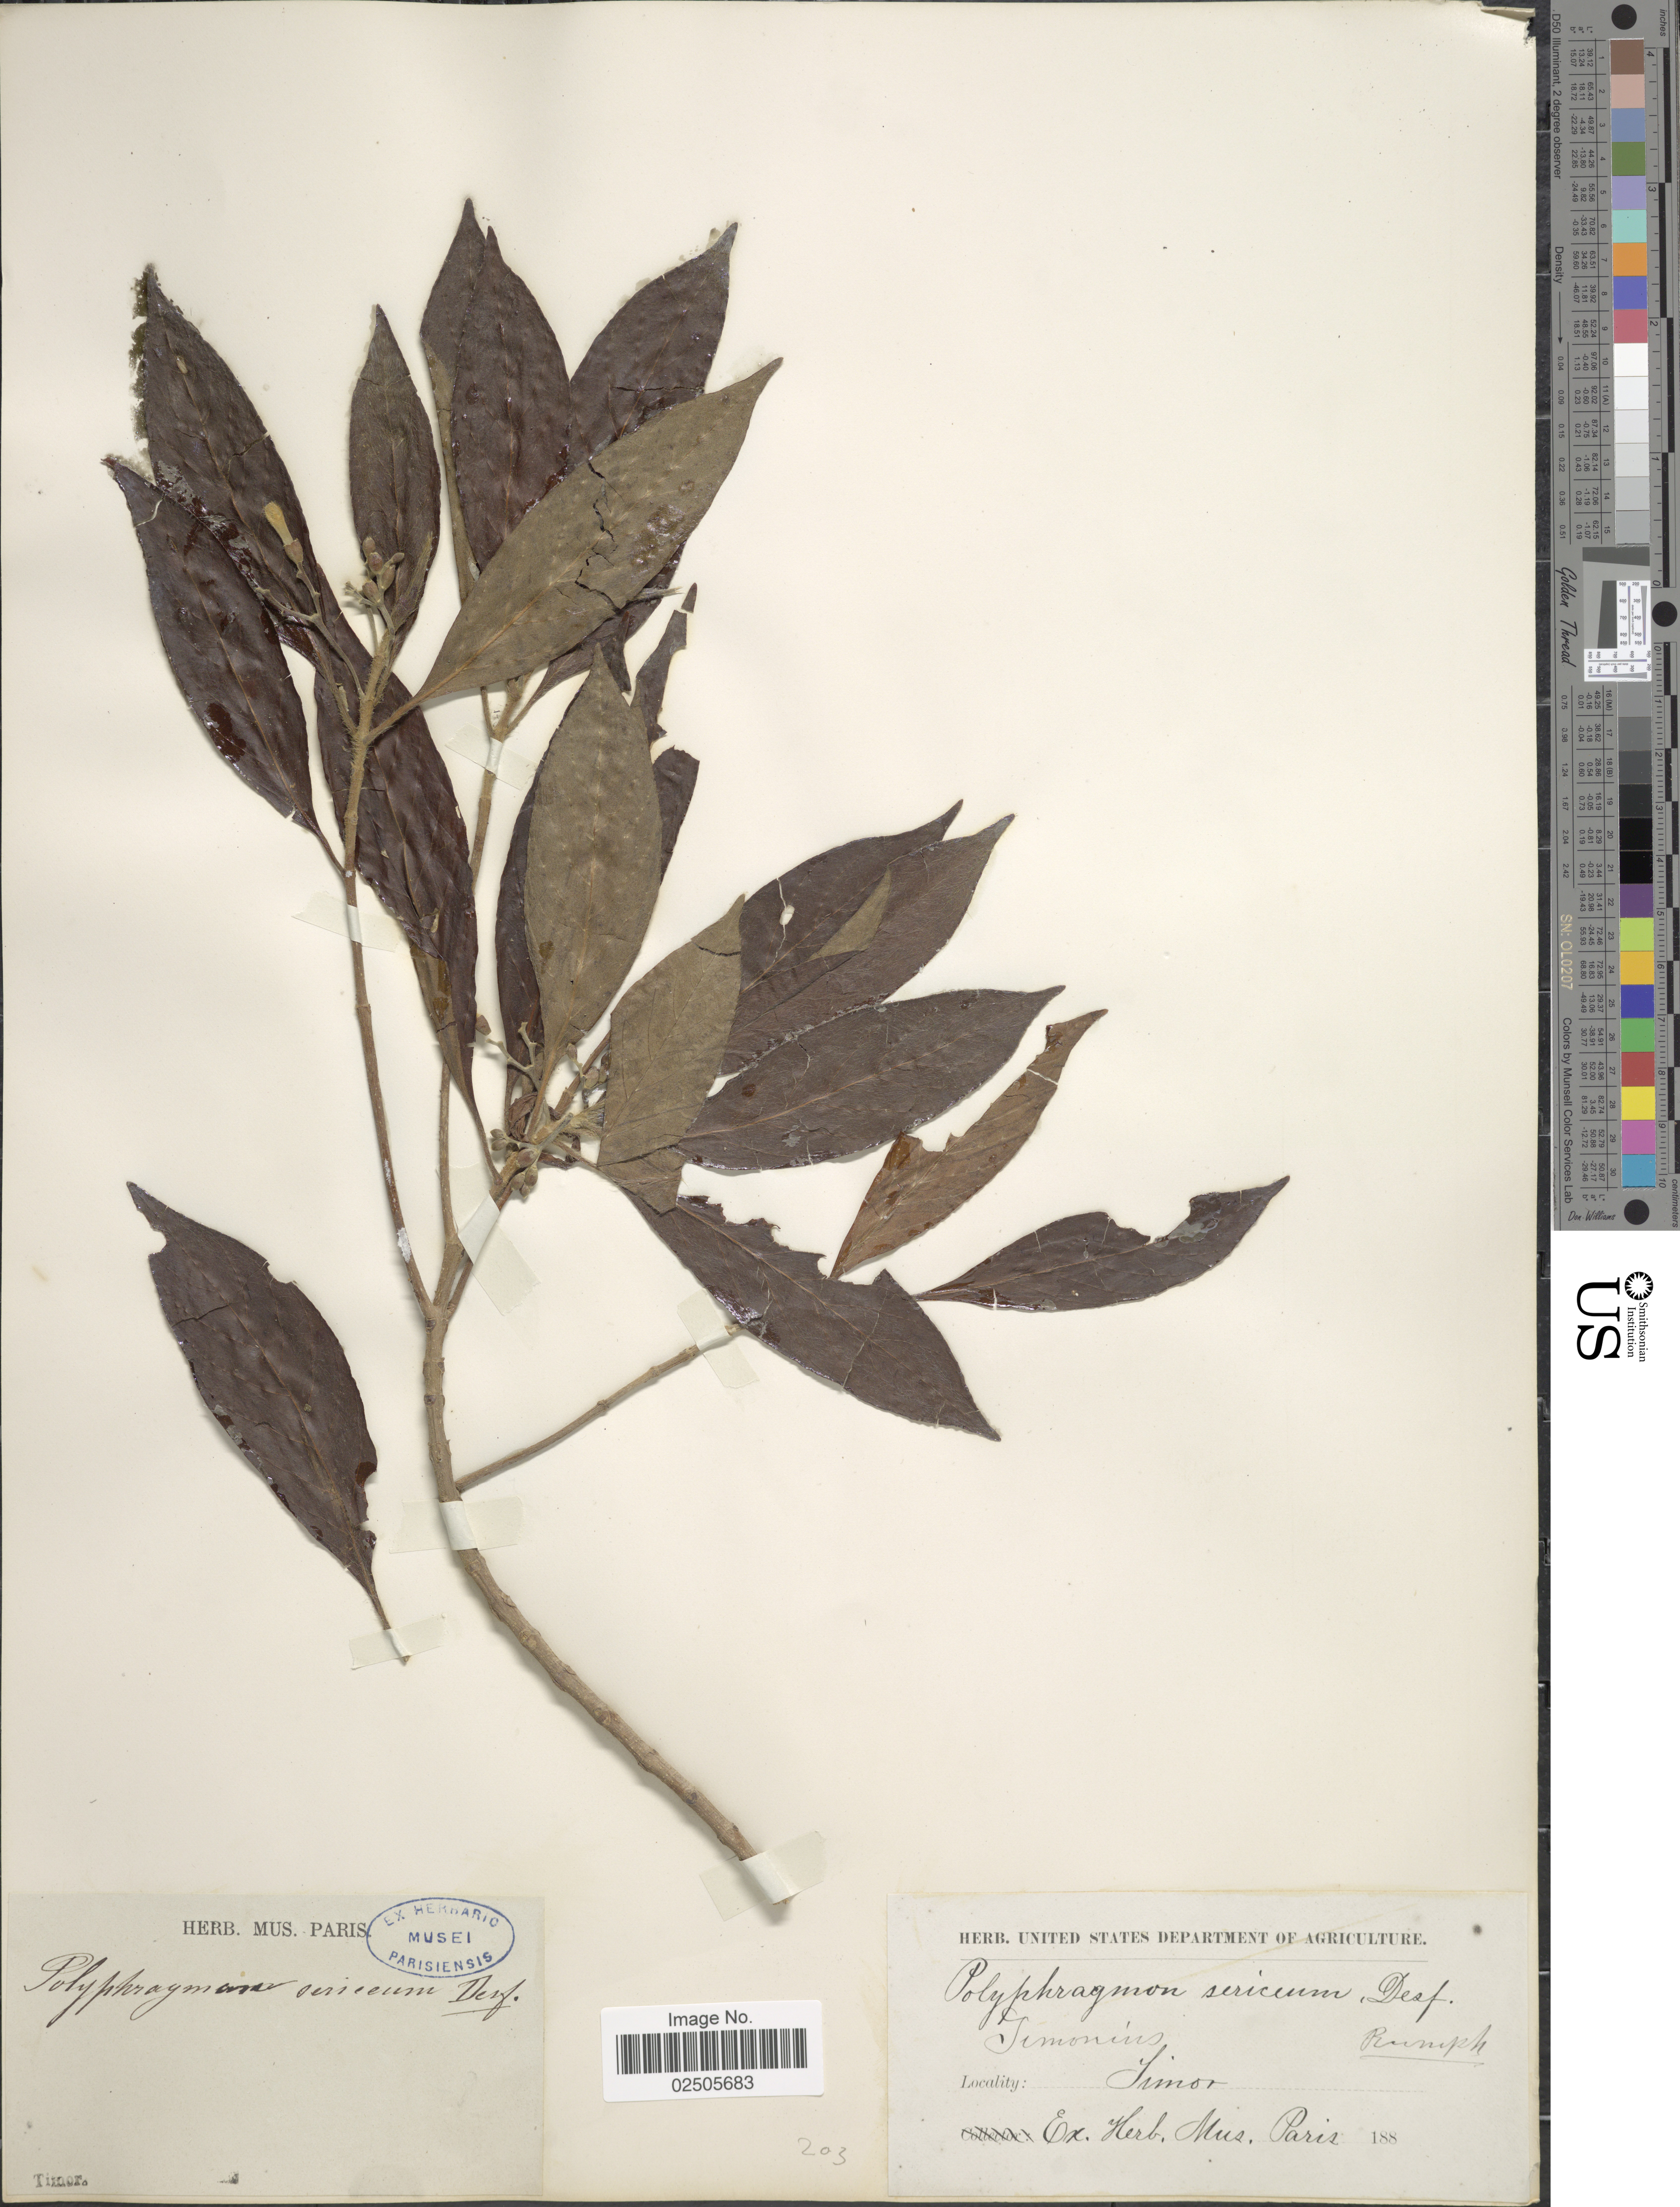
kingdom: Plantae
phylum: Tracheophyta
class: Magnoliopsida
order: Gentianales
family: Rubiaceae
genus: Timonius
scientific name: Timonius timon var. timon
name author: (Spreng.) Merr.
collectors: ex herb. Mus. Paris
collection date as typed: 188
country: East Timor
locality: Timor